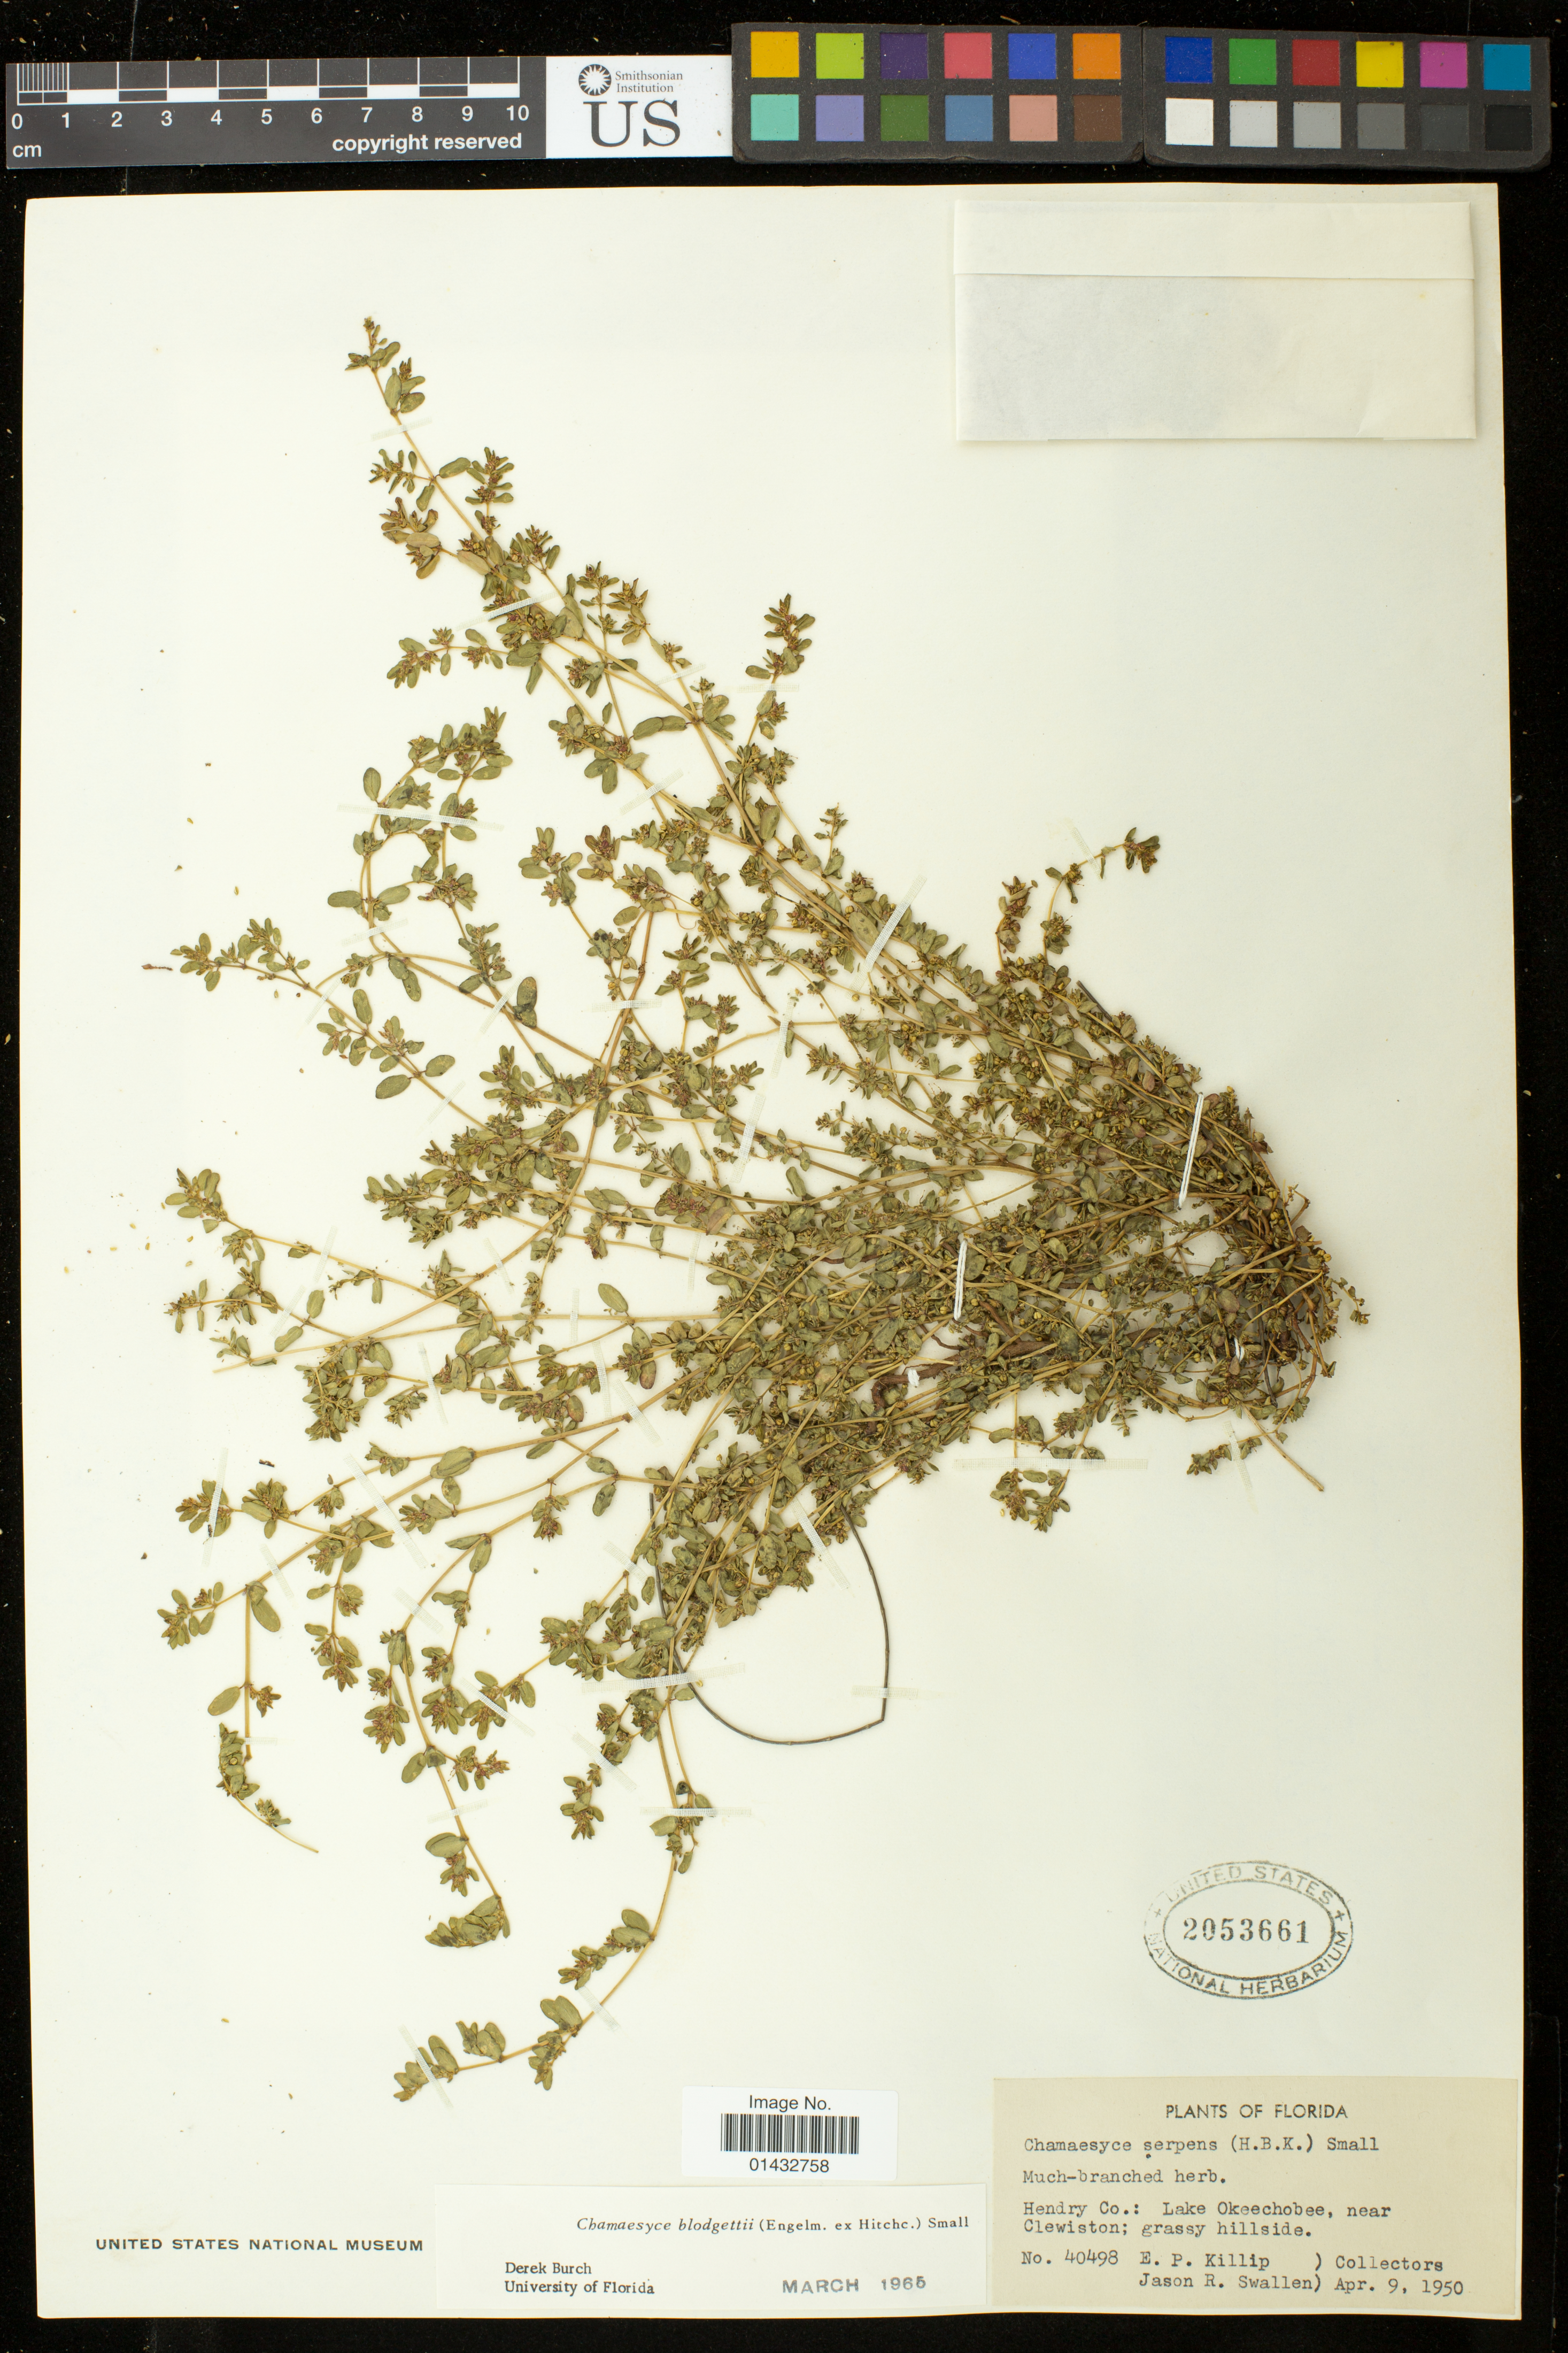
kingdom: Plantae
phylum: Tracheophyta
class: Magnoliopsida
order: Malpighiales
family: Euphorbiaceae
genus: Euphorbia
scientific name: Euphorbia blodgettii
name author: Engelm. ex Hitchc.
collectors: E. P. Killip & J. R. Swallen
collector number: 40498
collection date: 1950-04-09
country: United States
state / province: Florida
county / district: Hendry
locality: Lake Okeechobee, near Clewiston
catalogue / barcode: US 2053661